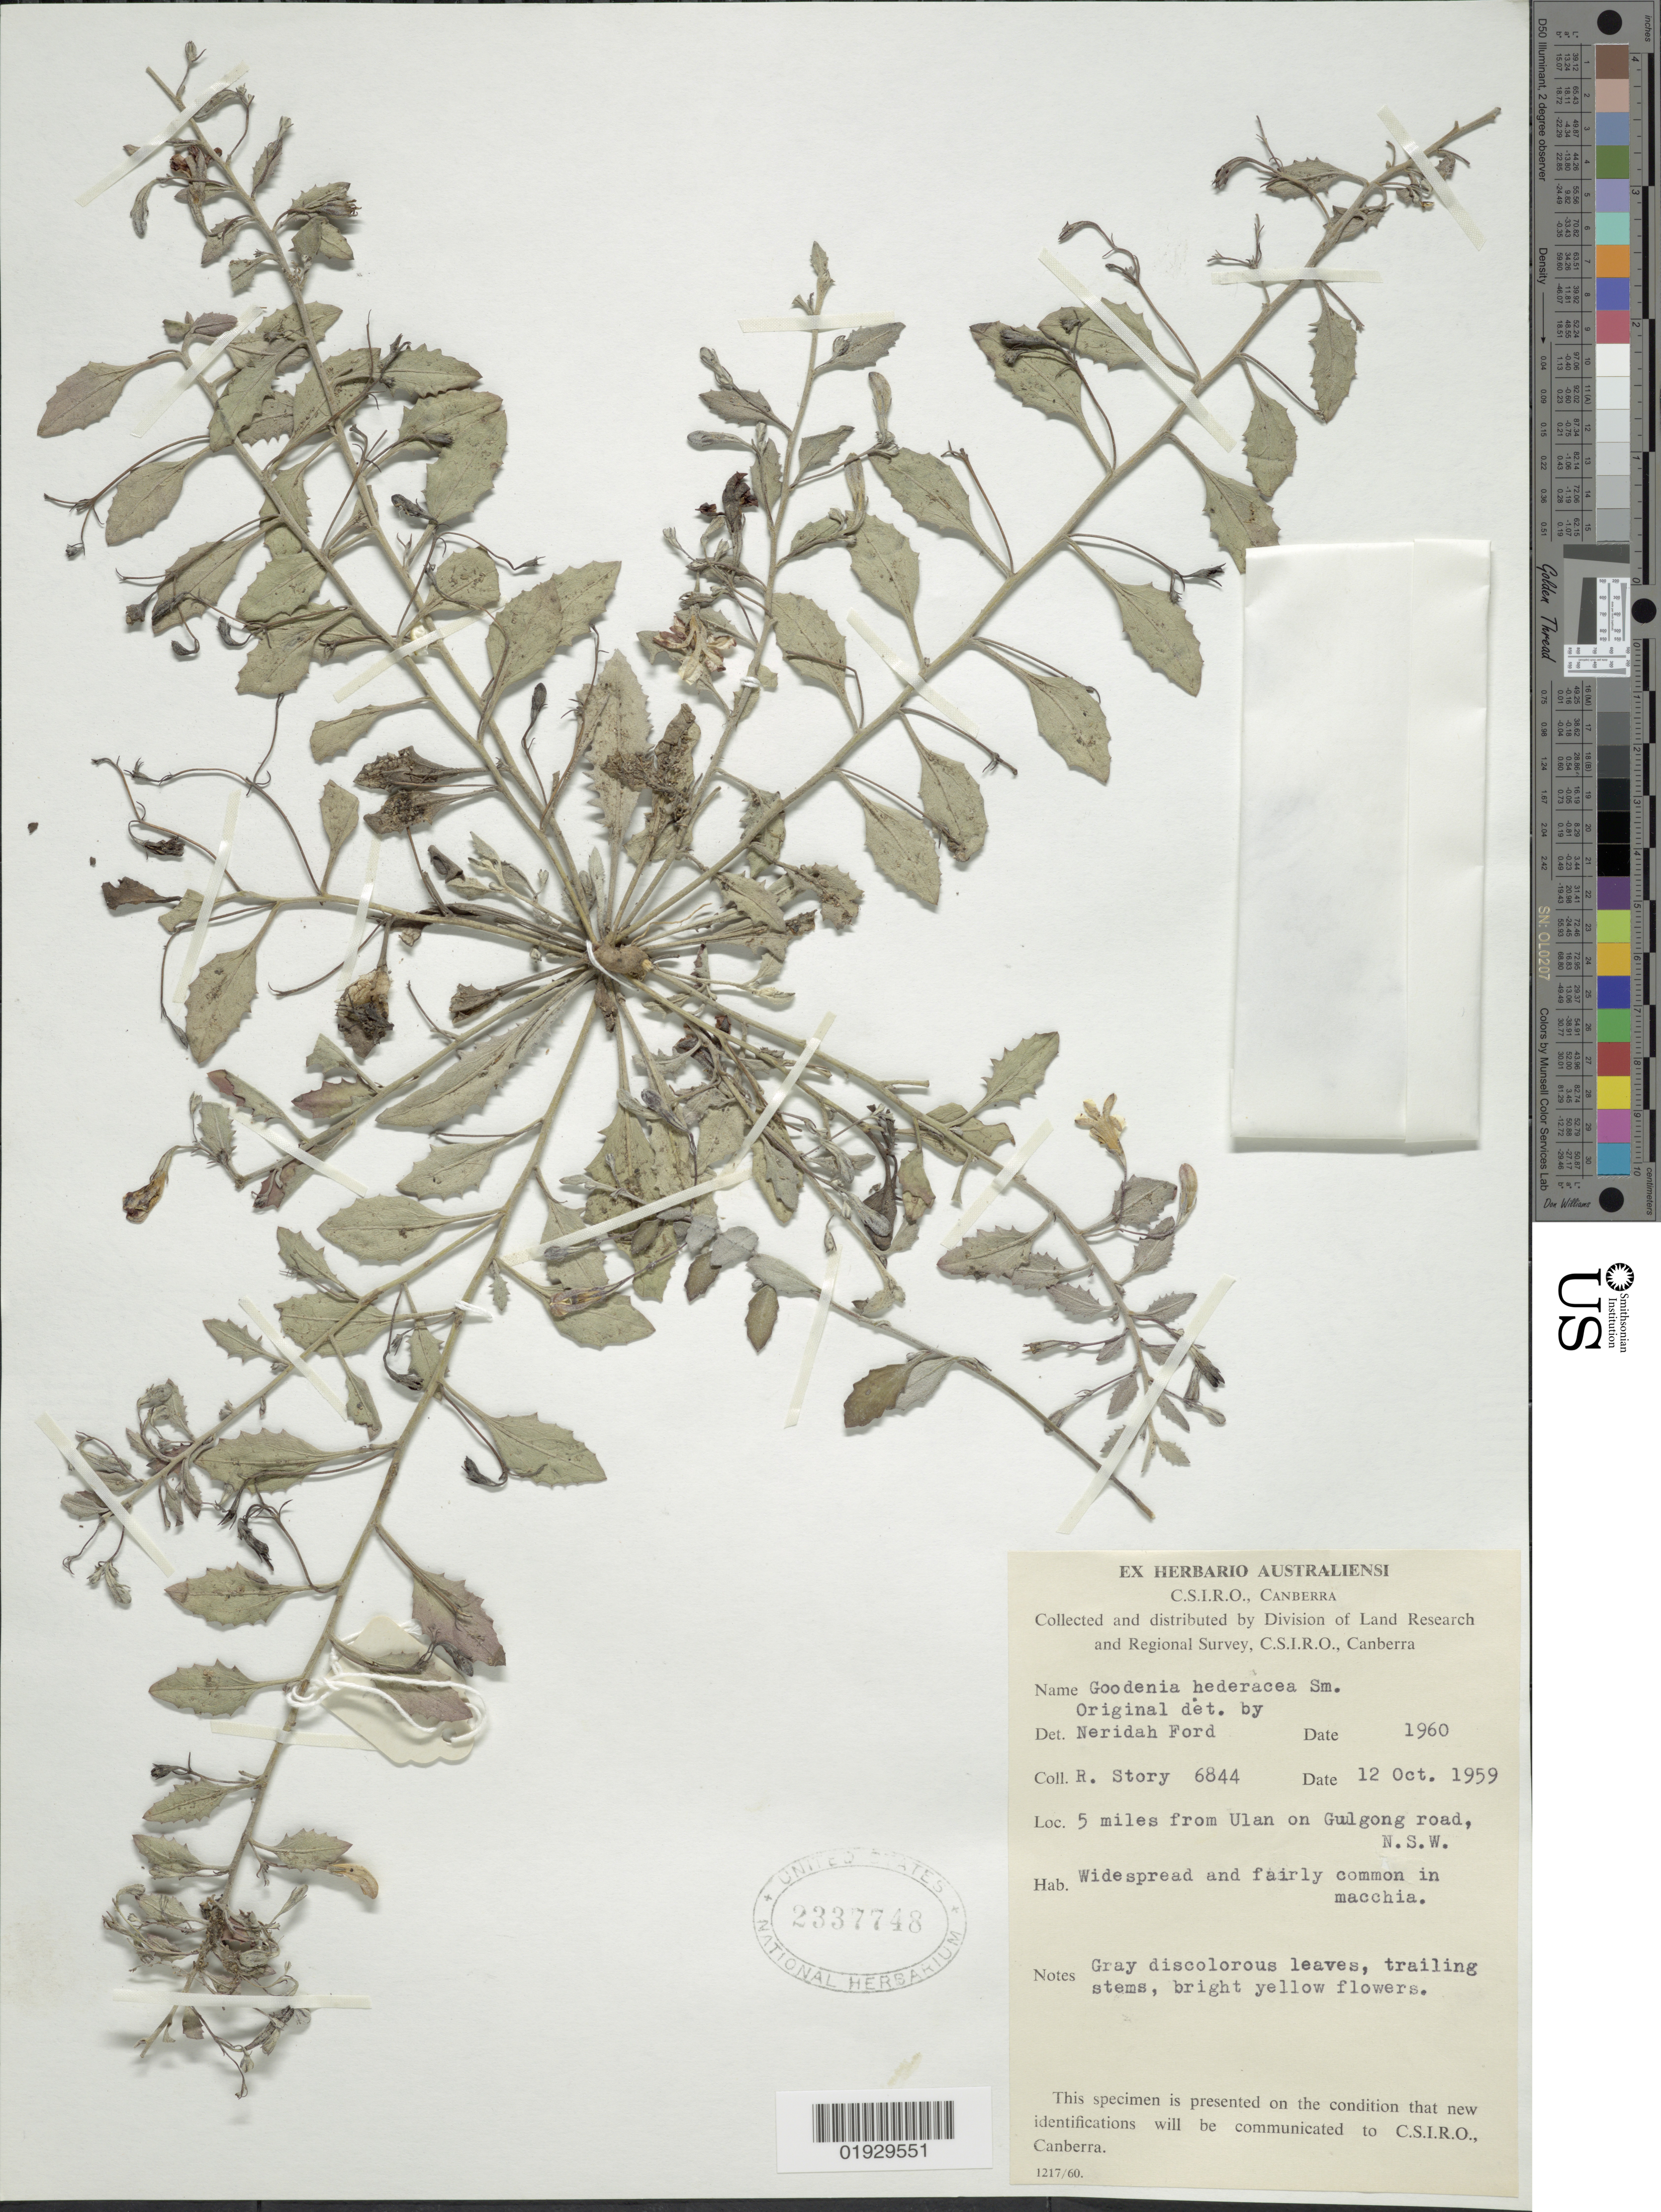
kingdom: Plantae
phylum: Tracheophyta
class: Magnoliopsida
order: Asterales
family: Goodeniaceae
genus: Goodenia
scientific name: Goodenia hederacea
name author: Sm.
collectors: R. Story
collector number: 6844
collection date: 1959-10-12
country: Australia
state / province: New South Wales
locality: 5 miles from Ulan on Gulgong road, N.S.W.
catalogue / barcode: US 2337748